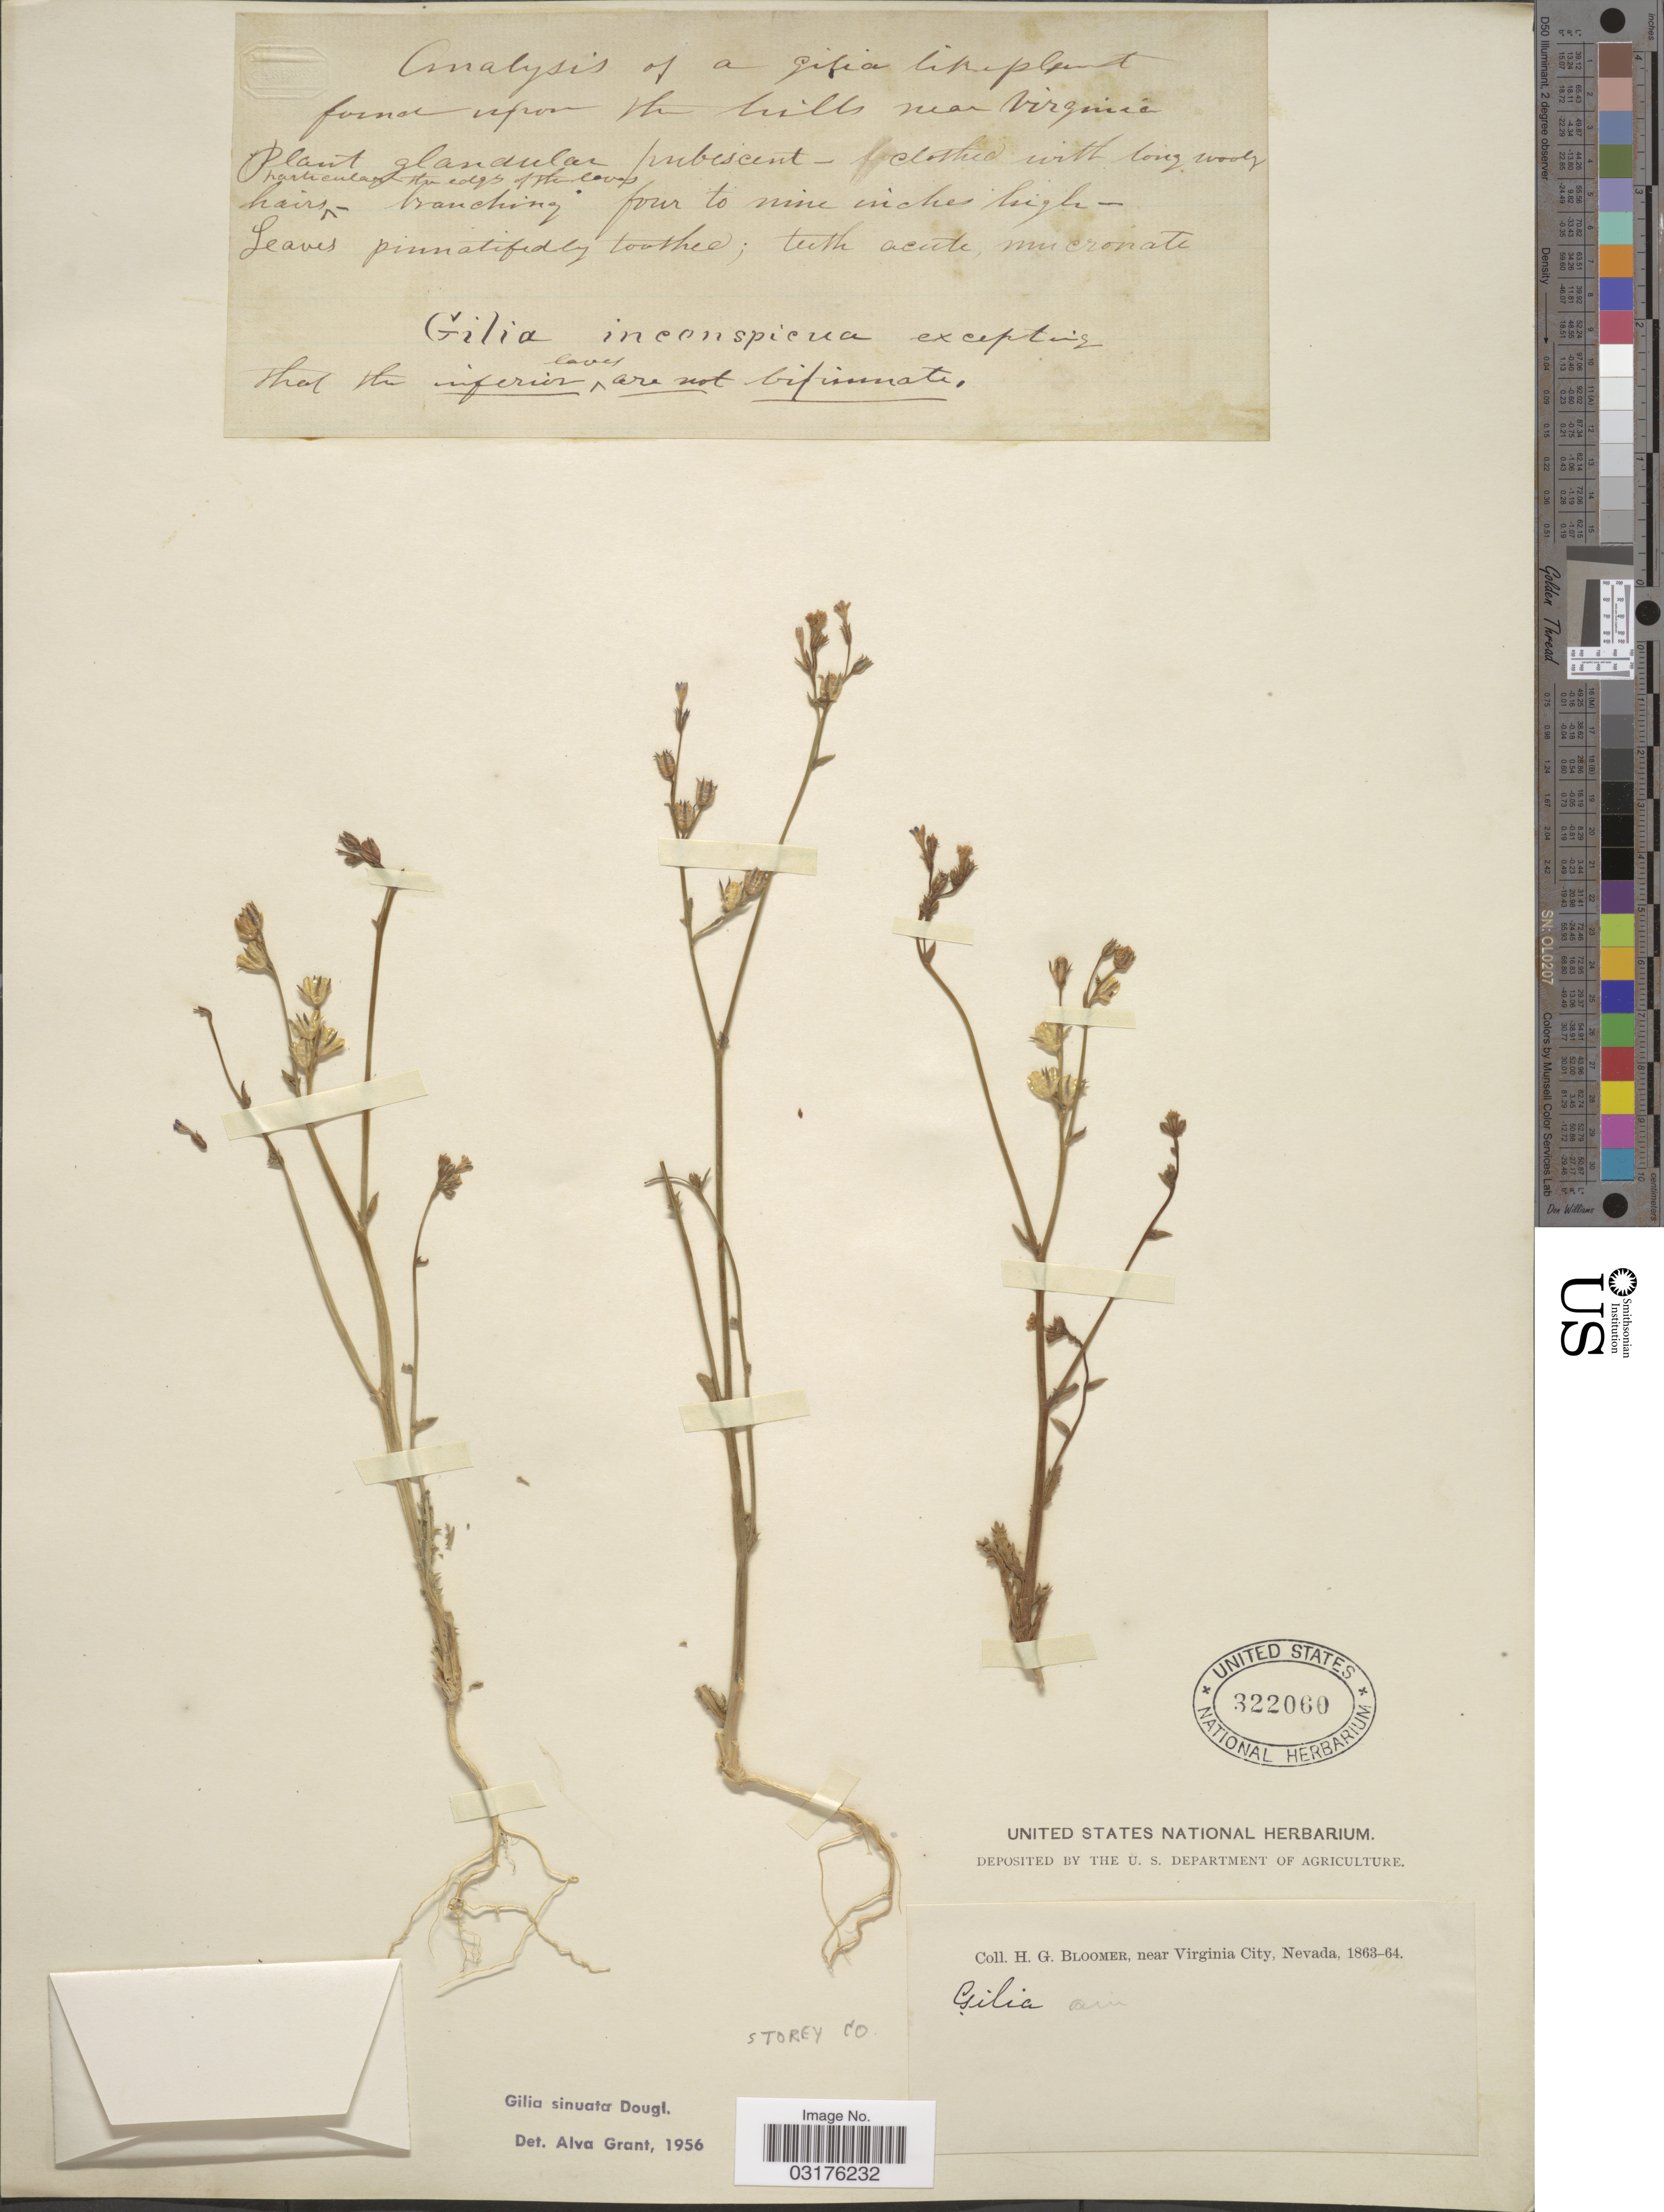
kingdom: Plantae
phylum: Tracheophyta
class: Magnoliopsida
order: Ericales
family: Polemoniaceae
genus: Gilia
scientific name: Gilia sinuata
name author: Douglas ex Benth.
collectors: H. Bloomer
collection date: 1863/1864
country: United States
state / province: Nevada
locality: Near Virginia City, Nevada, Storey Co.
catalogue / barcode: US 322060